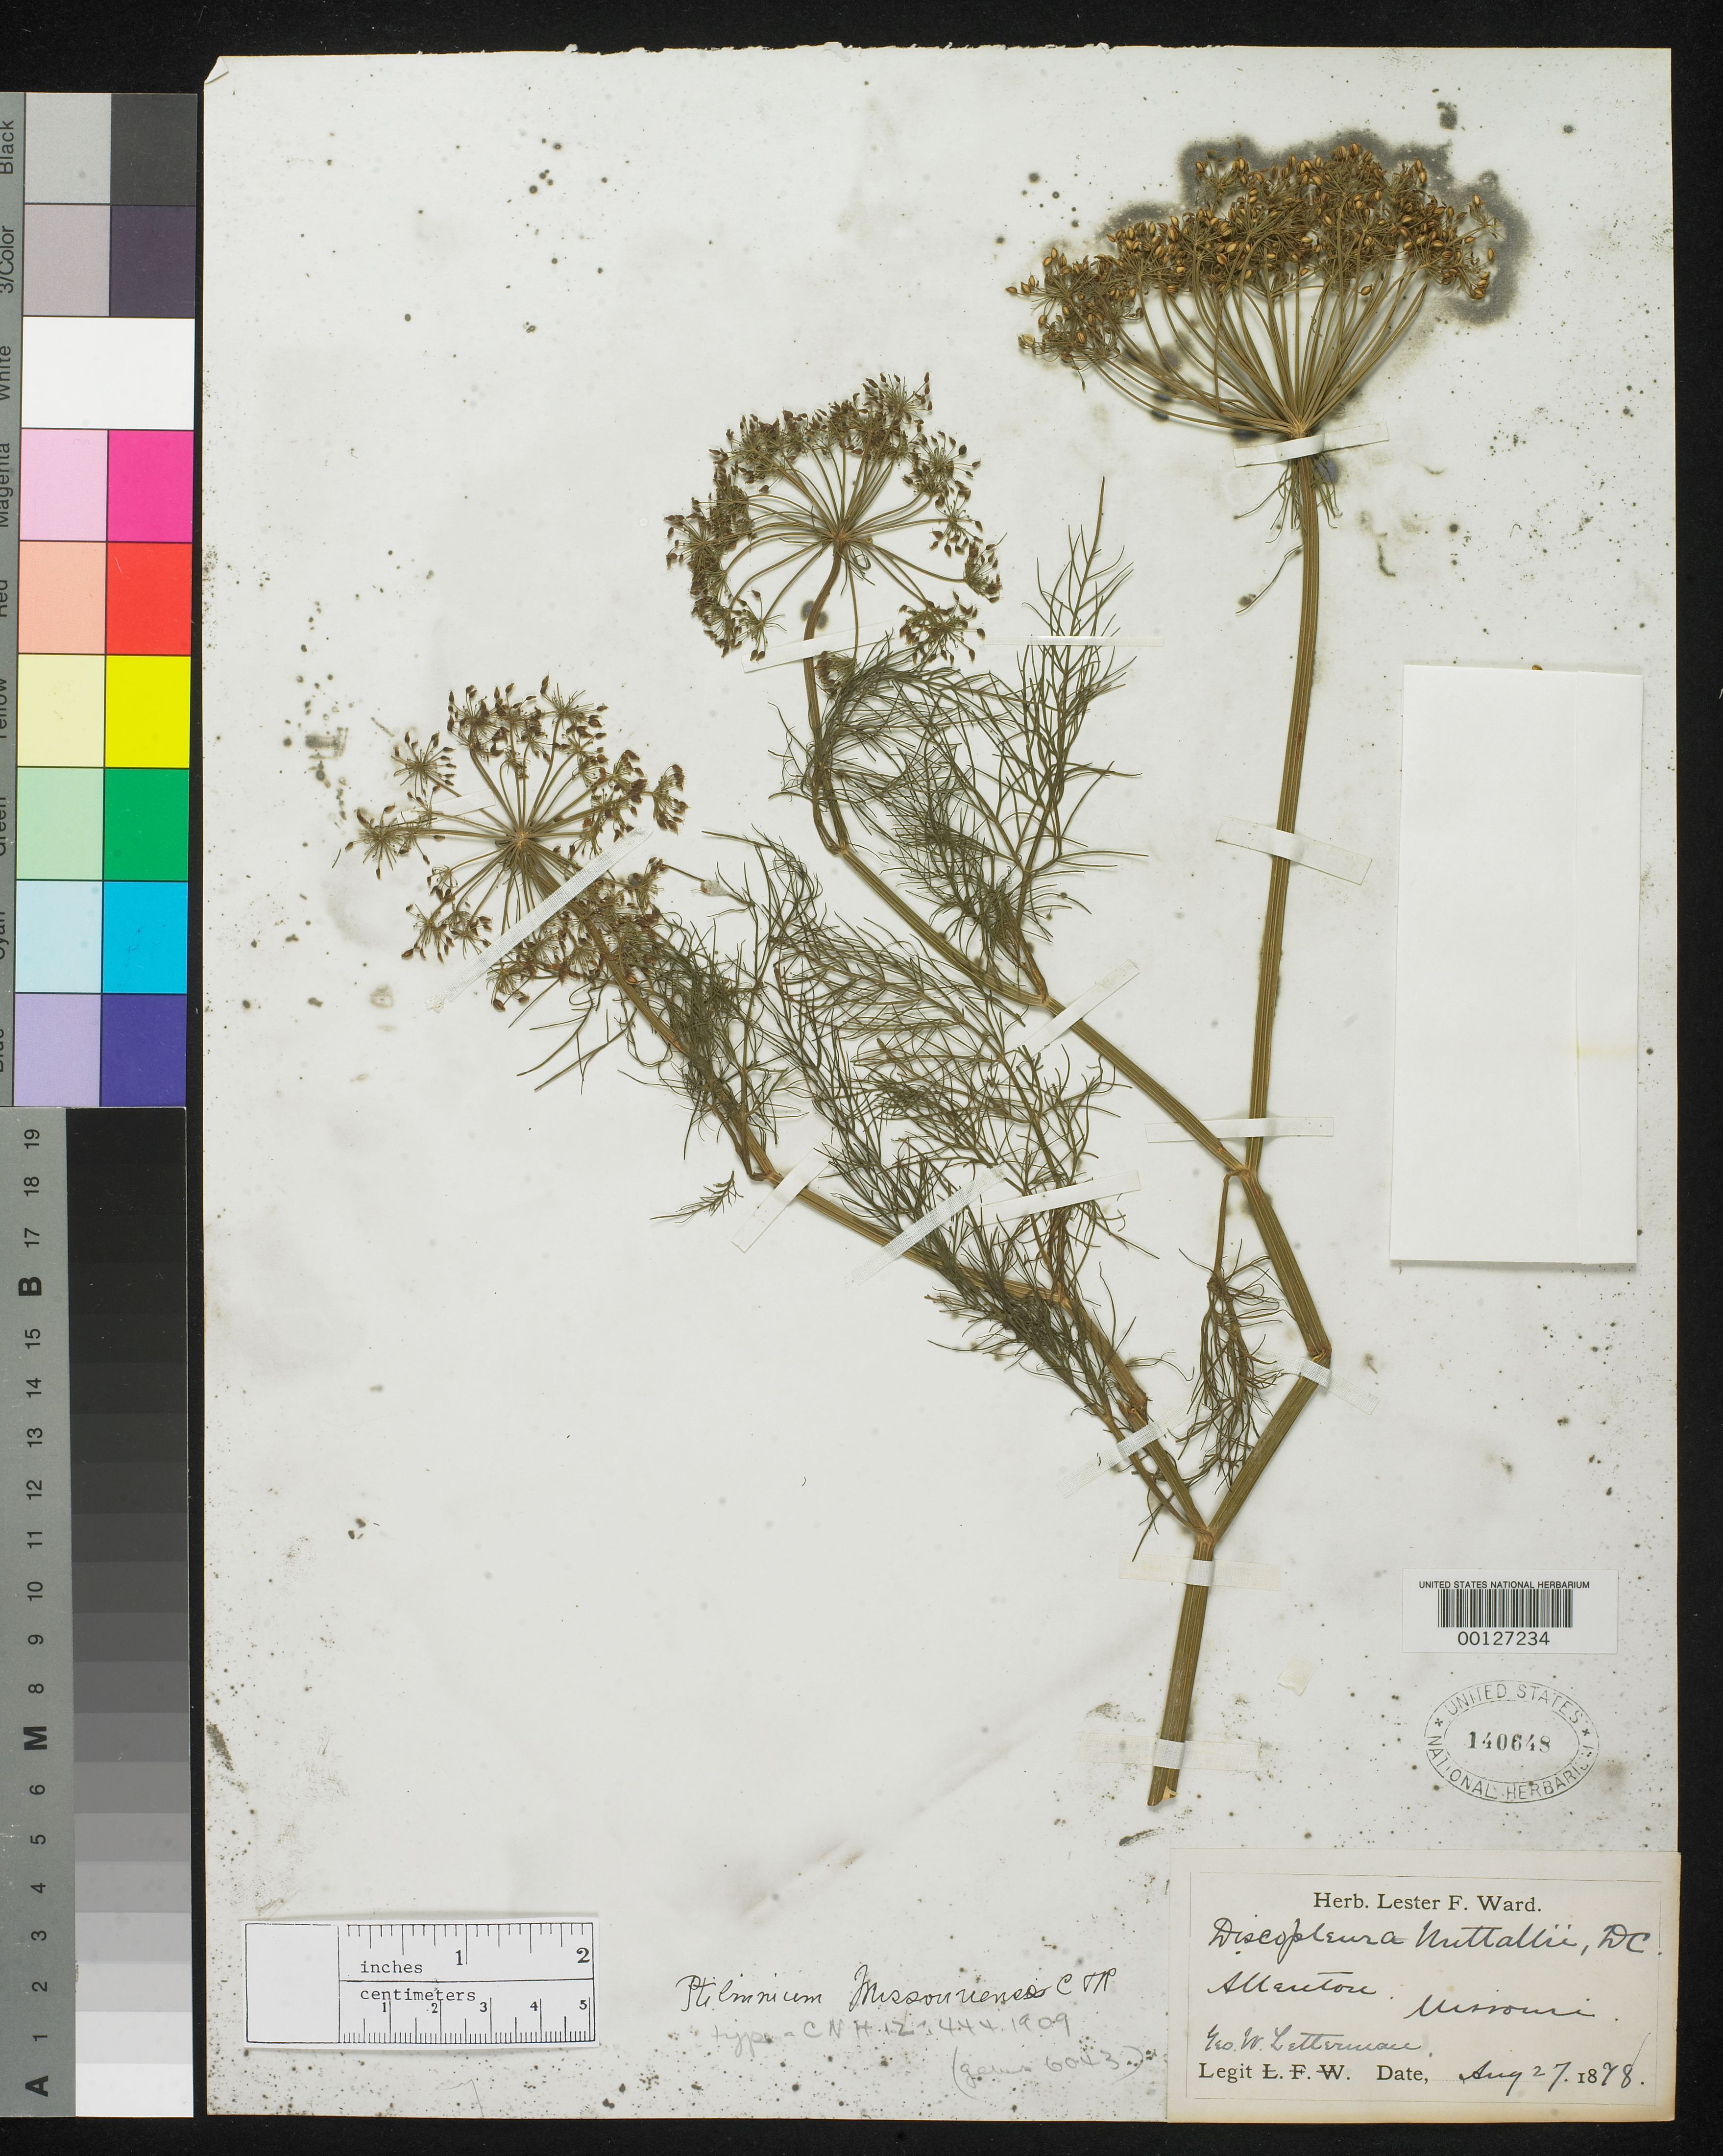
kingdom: Plantae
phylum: Tracheophyta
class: Magnoliopsida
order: Apiales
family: Apiaceae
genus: Ptilimnium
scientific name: Ptilimnium missouriense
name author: J.M. Coult. & Rose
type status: Holotype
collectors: G. W. Letterman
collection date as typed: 27 Aug 1878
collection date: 1878-08-27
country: United States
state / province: Missouri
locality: Allenton.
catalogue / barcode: US 140648